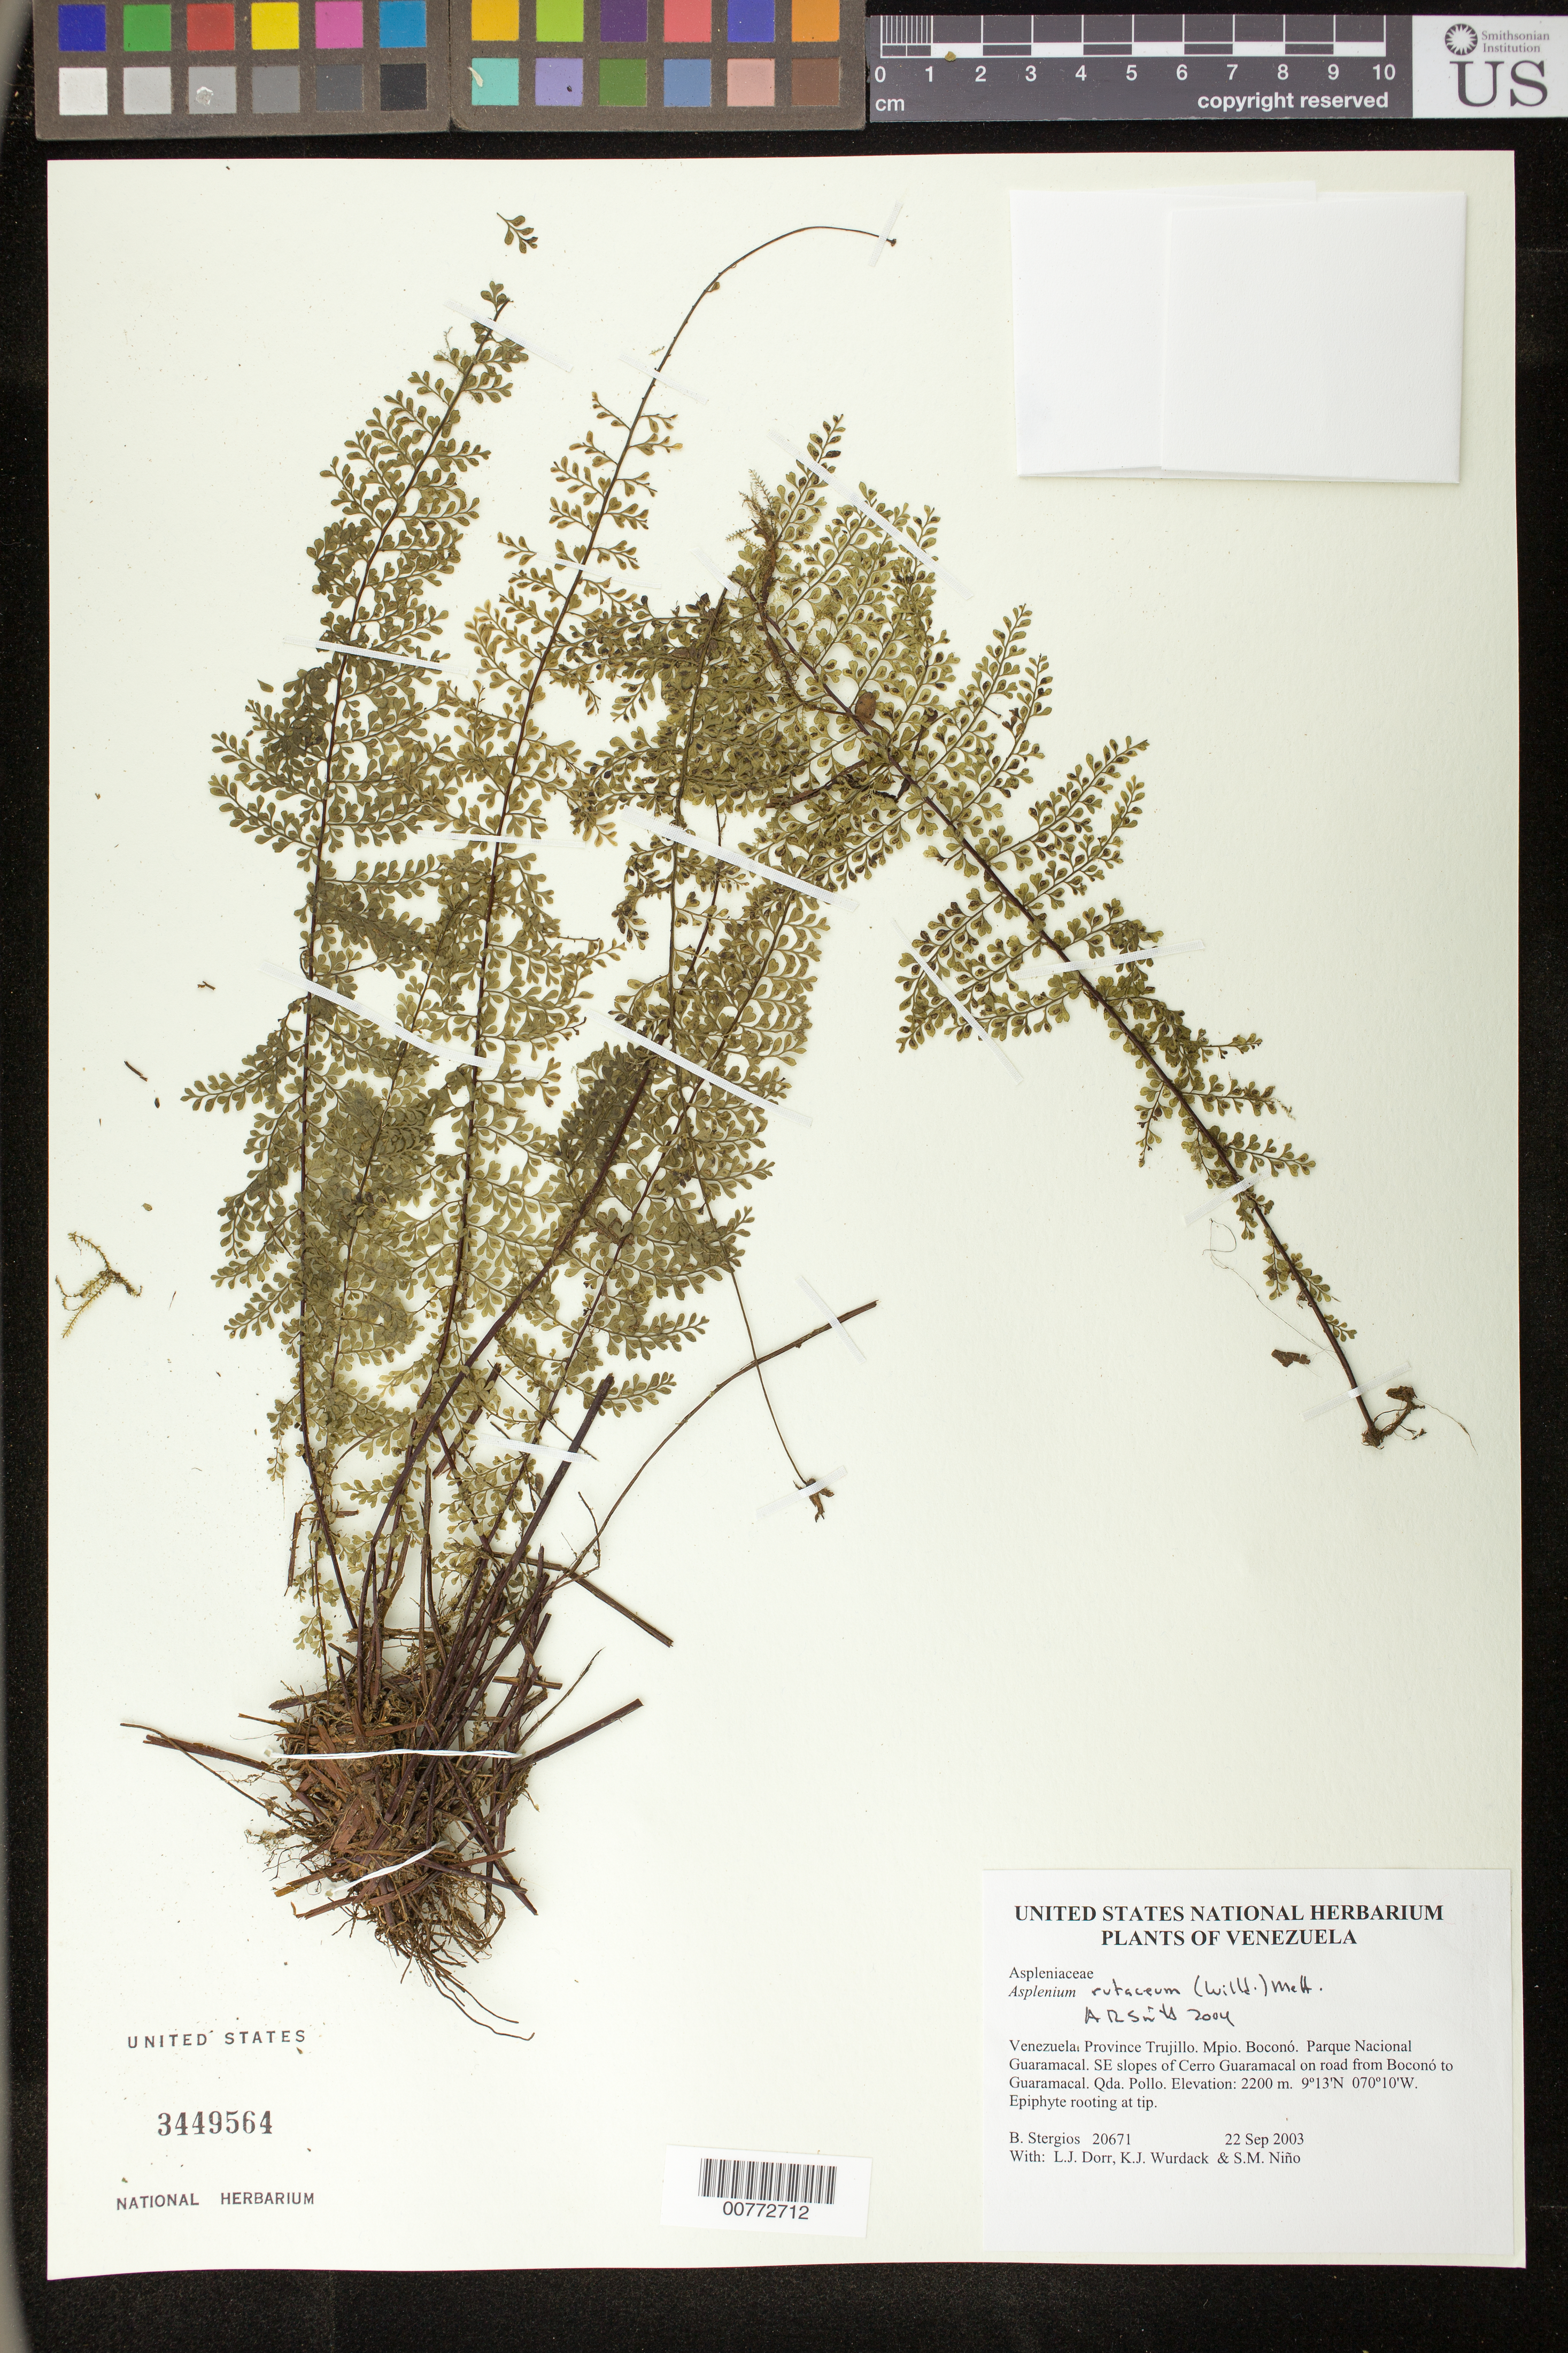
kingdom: Plantae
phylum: Tracheophyta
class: Polypodiopsida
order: Polypodiales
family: Aspleniaceae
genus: Asplenium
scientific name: Asplenium rutaceum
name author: (Willd.) Mett.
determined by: Smith, Alan R., (UC)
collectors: B. G. Stergios, L. J. Dorr, K. Wurdack & S. M. Niño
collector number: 20671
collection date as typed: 22 Sep 2003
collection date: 2003-09-22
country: Venezuela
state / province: Trujillo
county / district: Boconó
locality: Parque Nacional Guaramacal. SE slopes of Cerro Guaramacal on road from Boconó to Guaramacal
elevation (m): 2200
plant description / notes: MO, NY, PORT, UC, US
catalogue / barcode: US 3449564